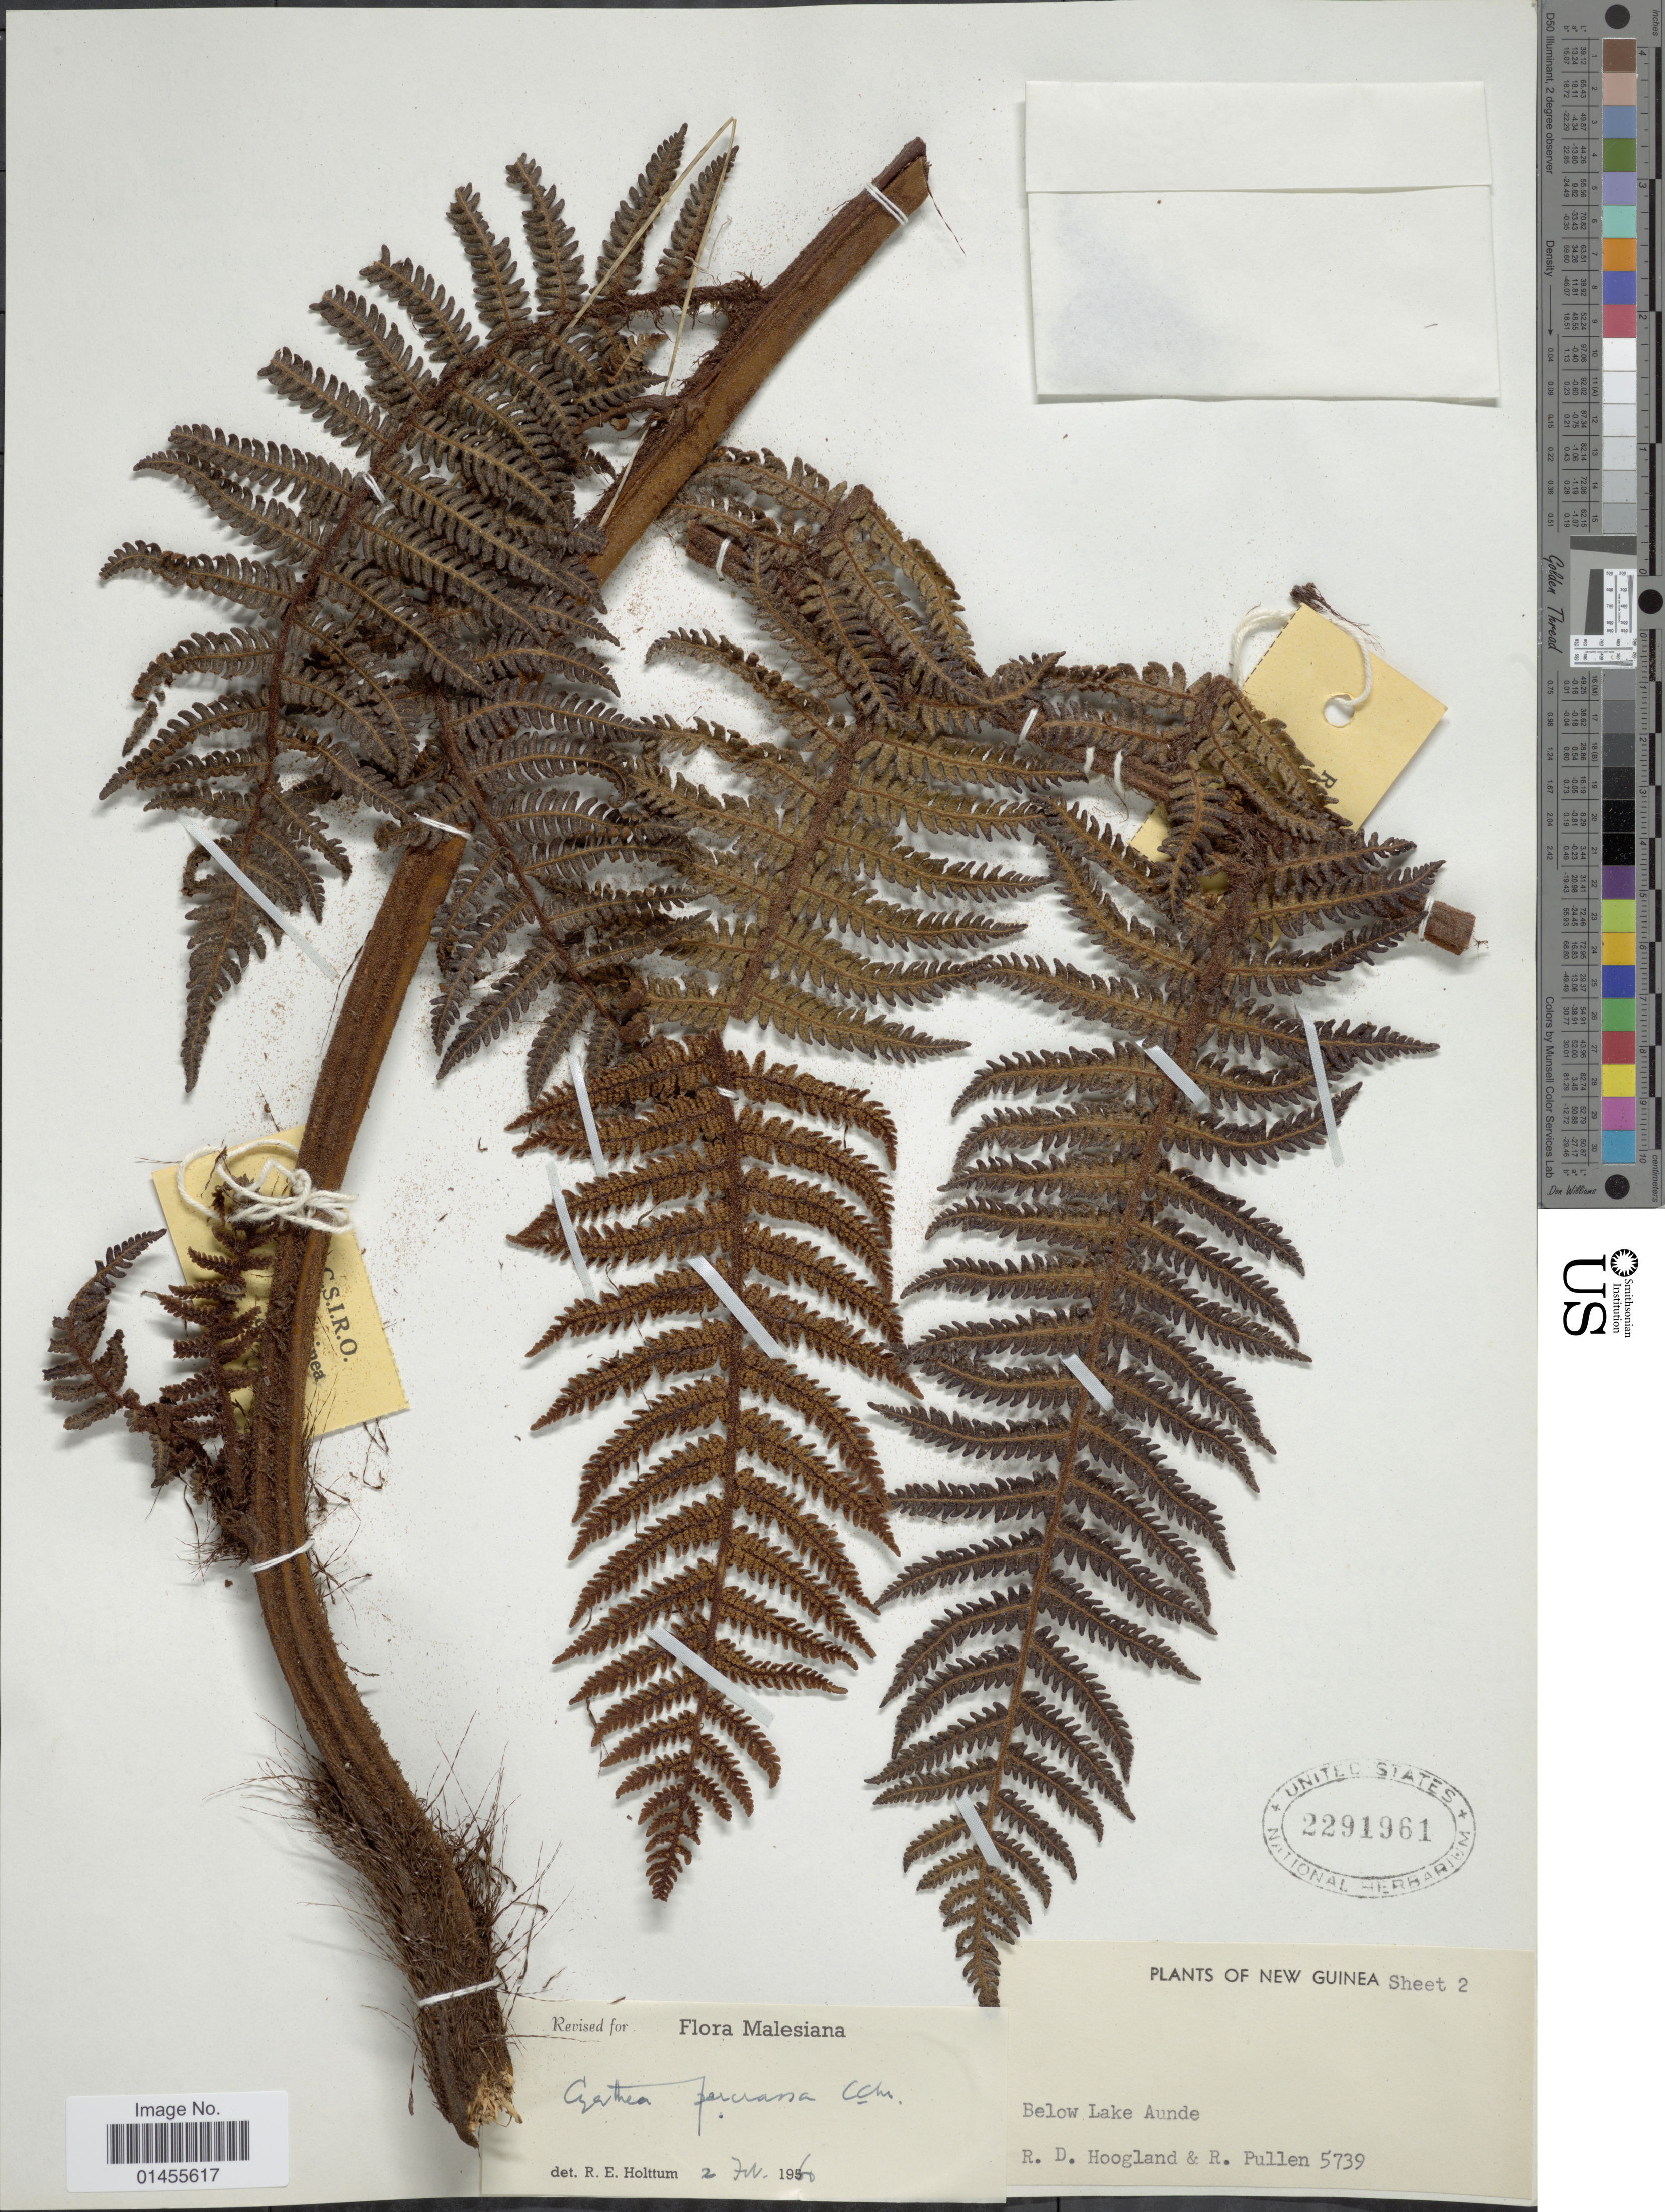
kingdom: Plantae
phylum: Tracheophyta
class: Polypodiopsida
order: Cyatheales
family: Cyatheaceae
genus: Alsophila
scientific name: Alsophila percrassa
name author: (C. Chr.) R.M. Tryon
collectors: R. D. Hoogland & R. Pullen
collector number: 5739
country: Papua New Guinea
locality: New Guinea. Below Lake Aunde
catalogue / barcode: US 2291961